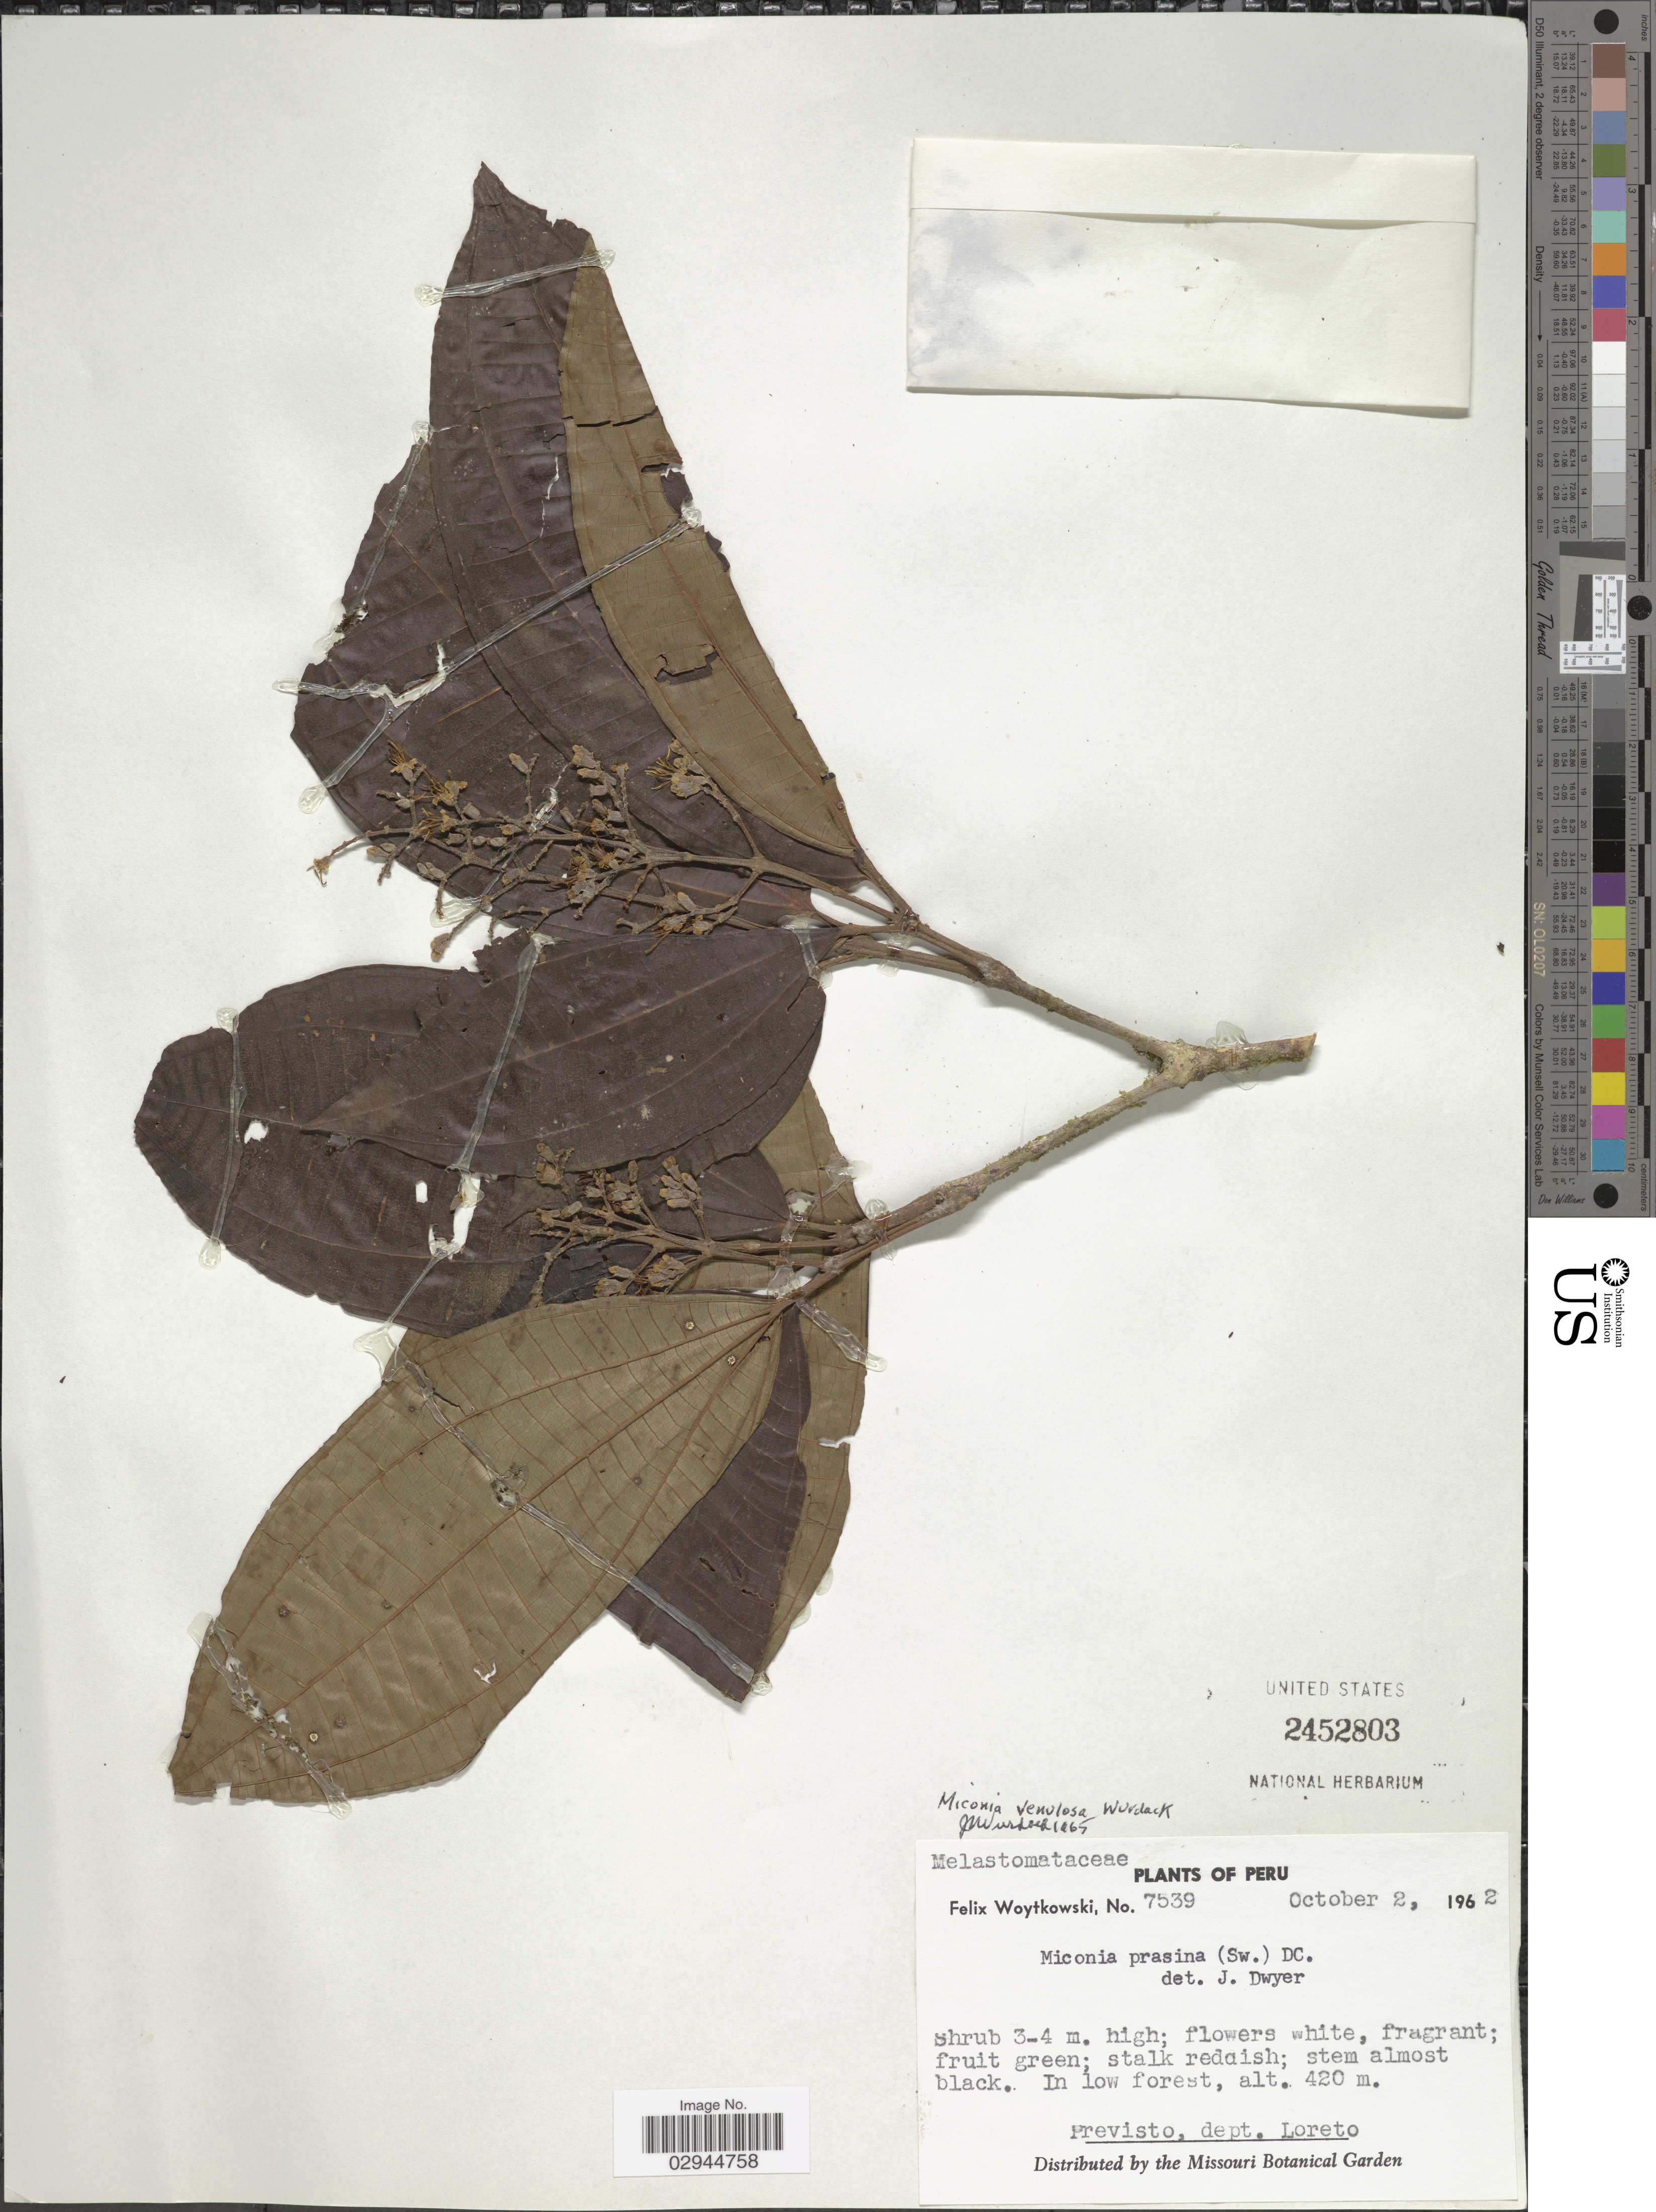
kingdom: Plantae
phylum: Tracheophyta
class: Magnoliopsida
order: Myrtales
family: Melastomataceae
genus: Miconia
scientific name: Miconia venulosa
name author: Wurdack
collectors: F. Woytkowski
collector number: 7539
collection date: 1962-10-02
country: Peru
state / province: Loreto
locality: Previsto, dept. Loreto.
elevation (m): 420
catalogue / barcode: US 2452803